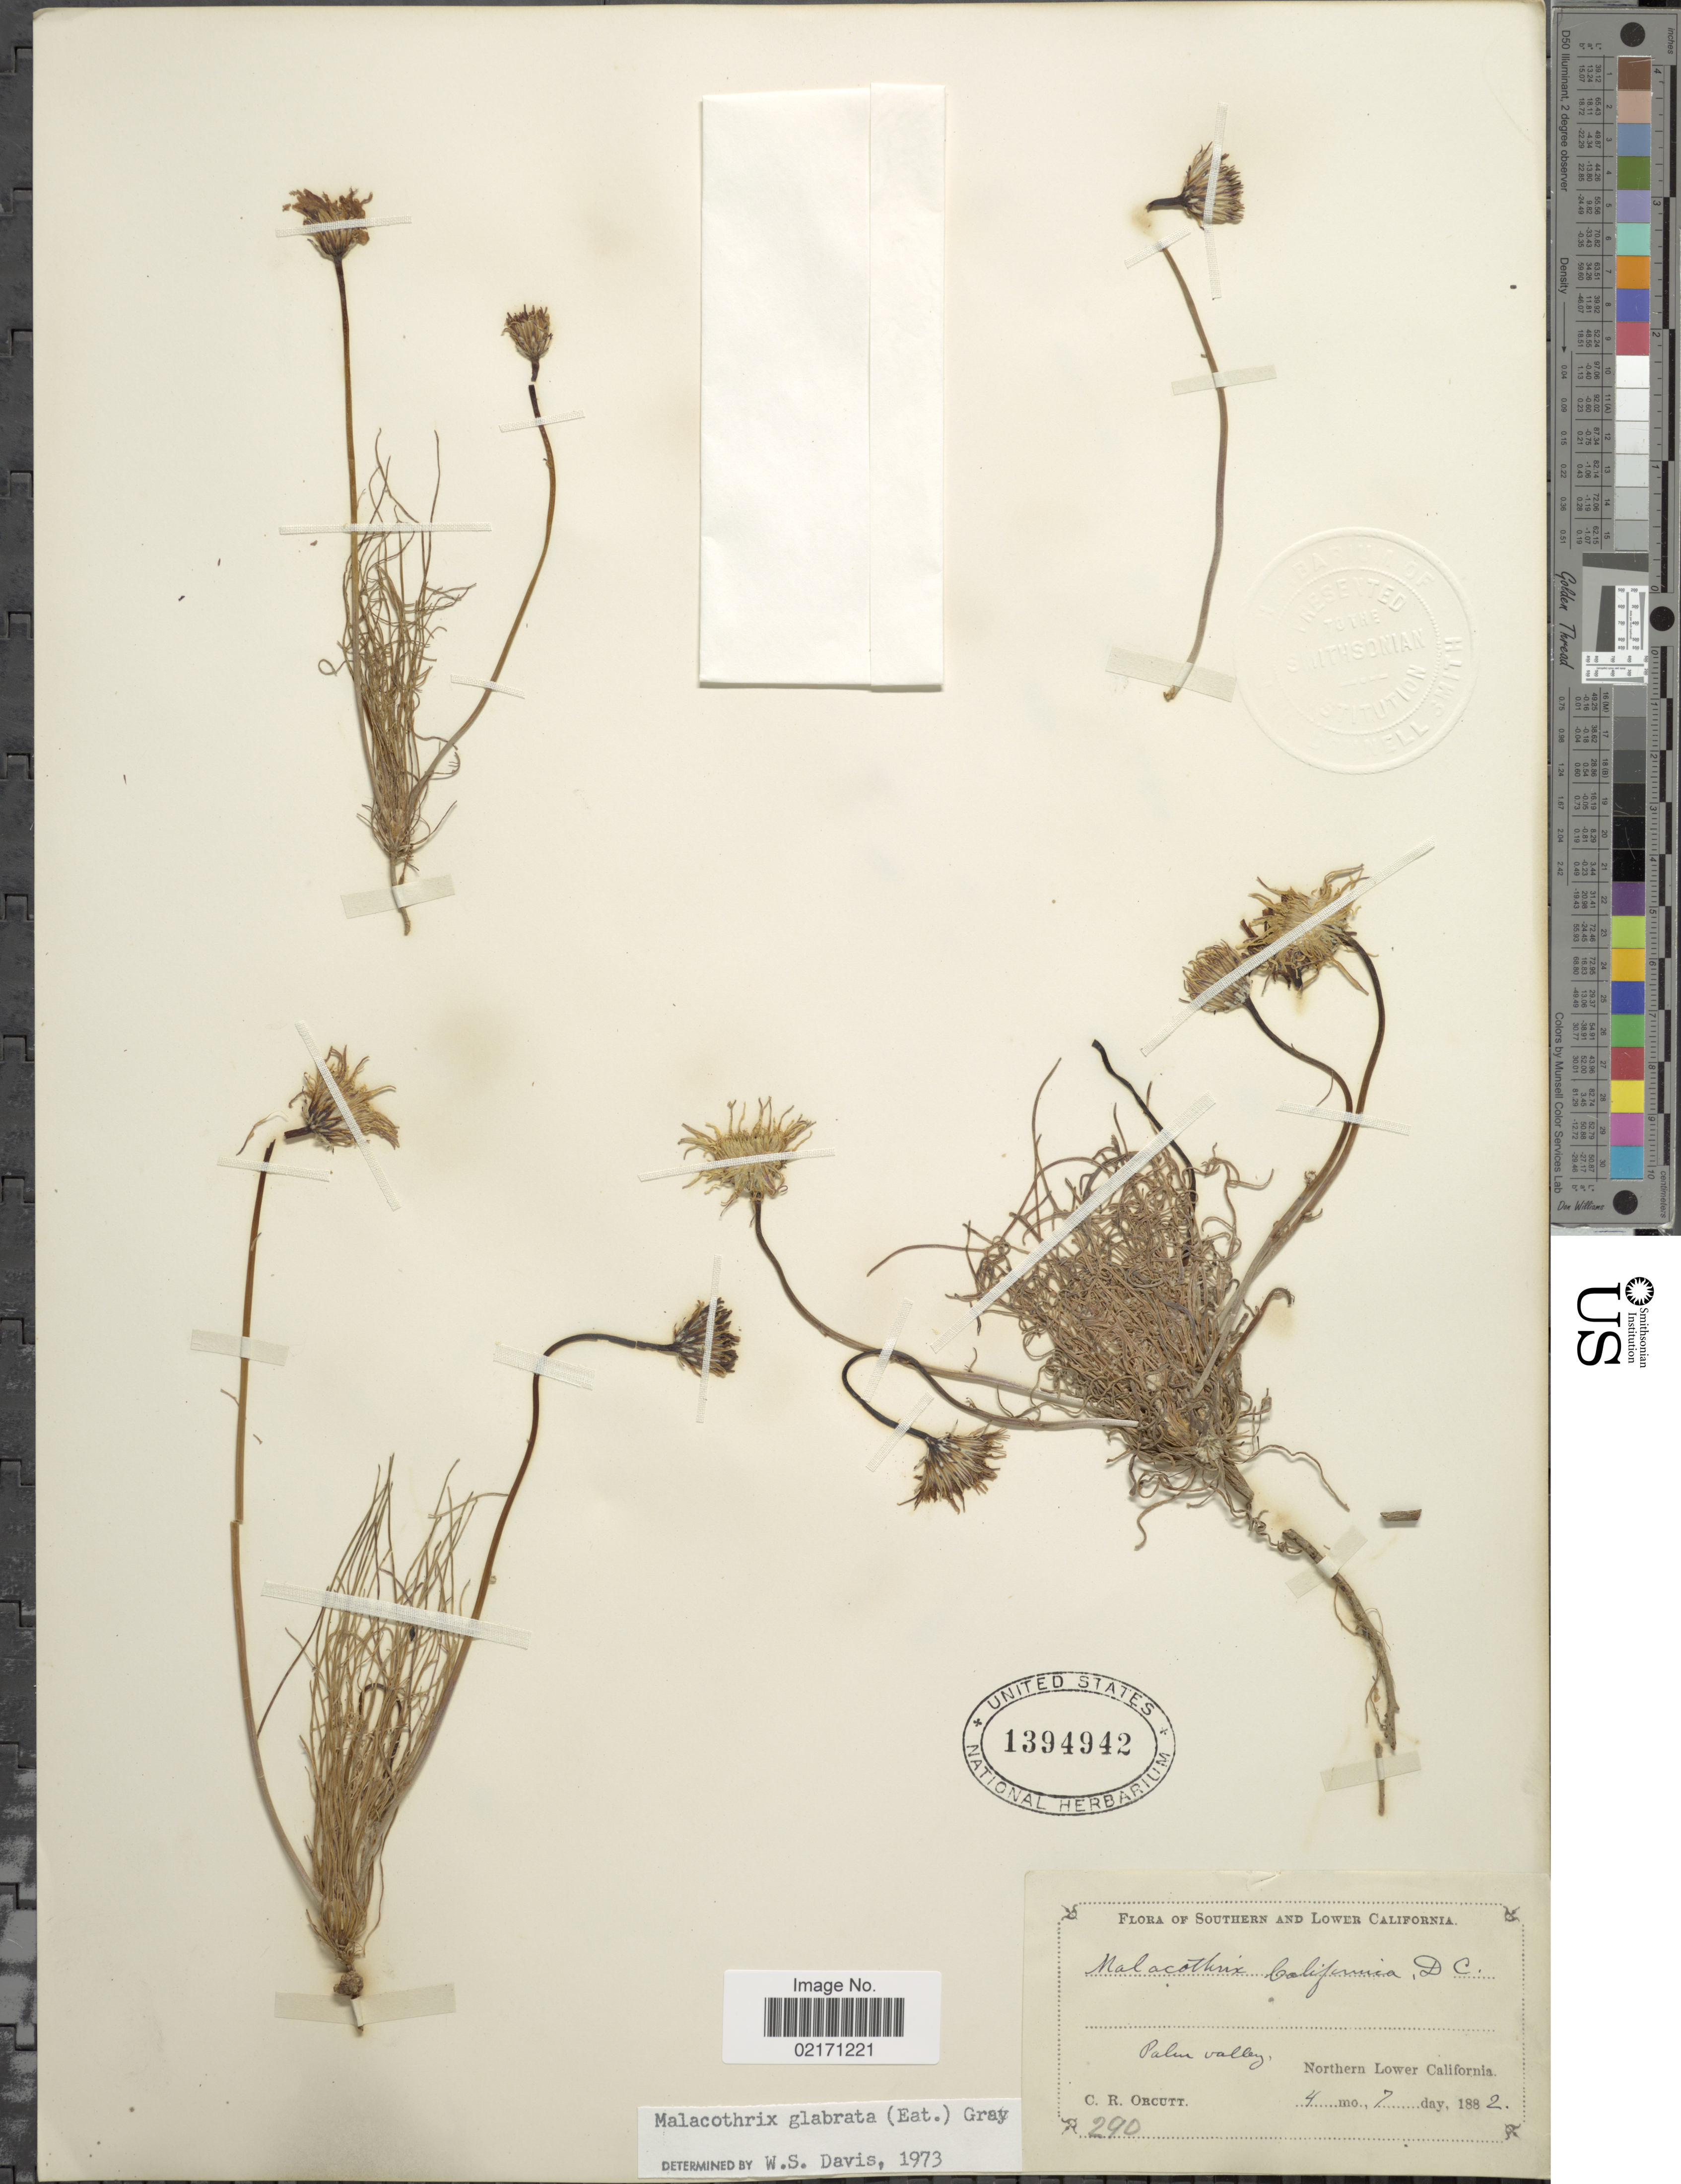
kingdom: Plantae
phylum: Tracheophyta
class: Magnoliopsida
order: Asterales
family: Asteraceae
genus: Malacothrix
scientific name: Malacothrix glabrata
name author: (A. Gray ex D.C. Eaton) A. Gray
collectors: C. R. Orcutt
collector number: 290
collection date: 1882-04-07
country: Mexico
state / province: Baja California Norte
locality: Palu valley. Northern Lower California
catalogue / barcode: US 1394942